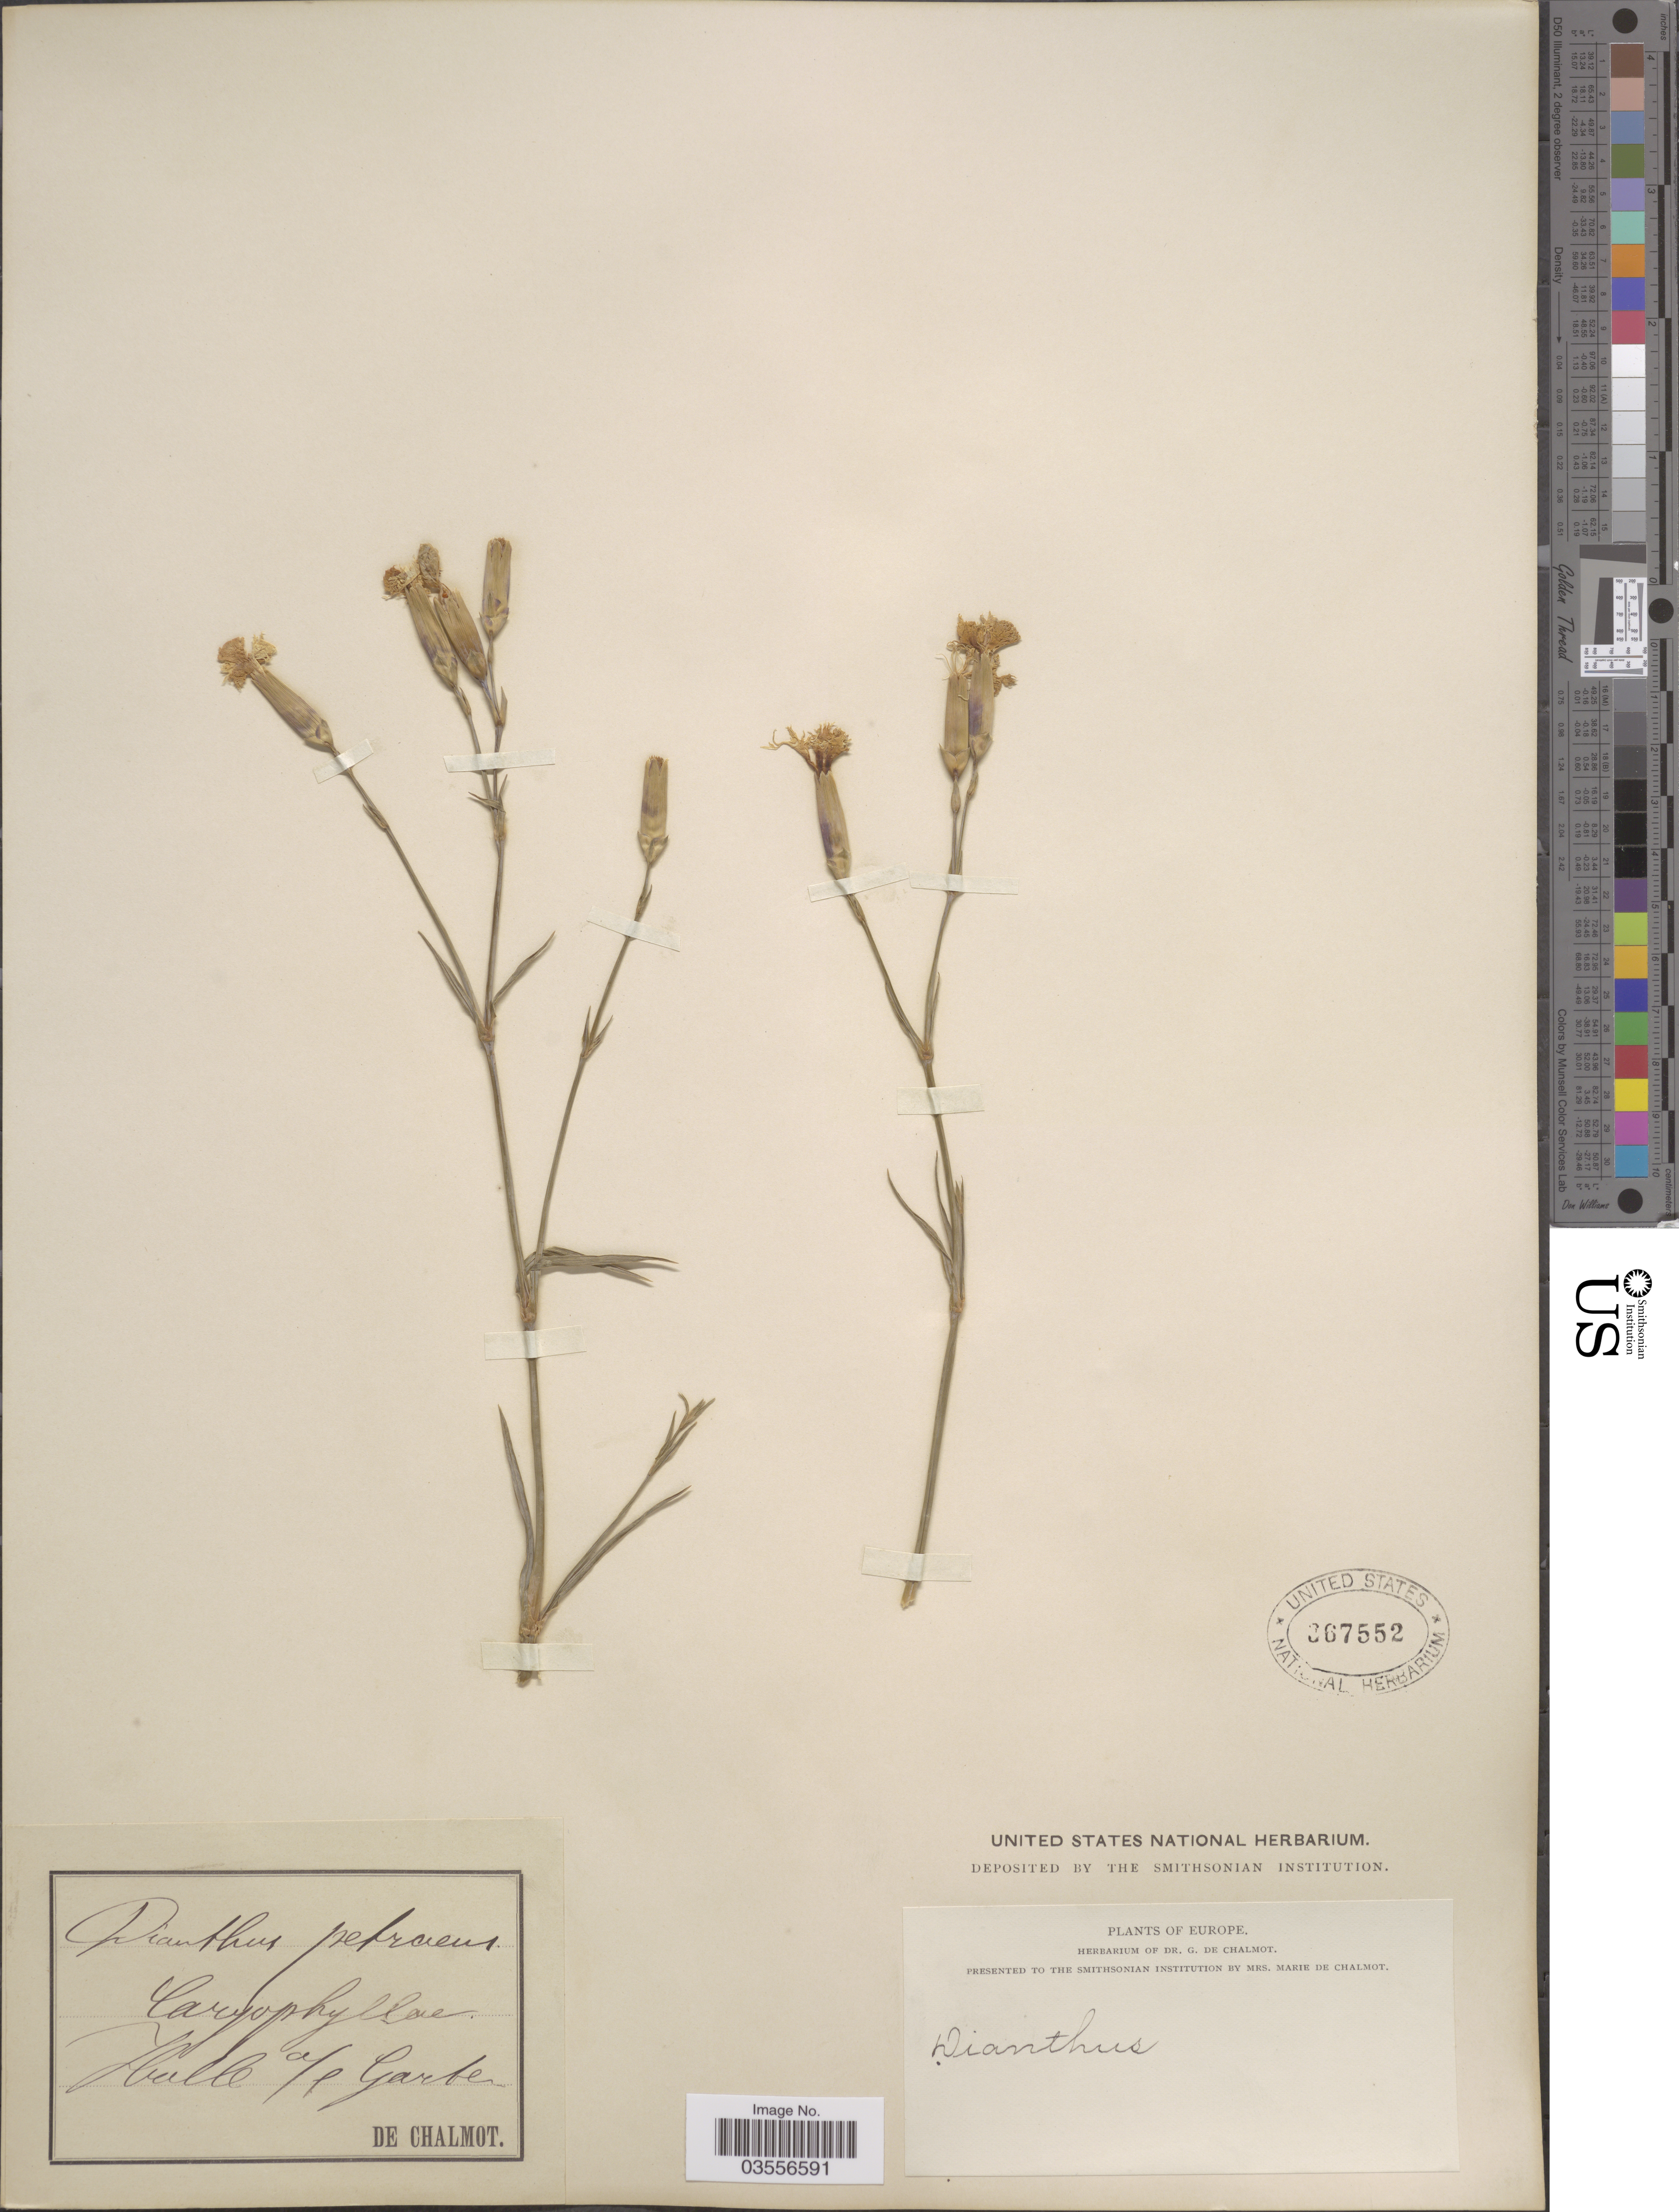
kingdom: Plantae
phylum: Tracheophyta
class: Magnoliopsida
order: Caryophyllales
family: Caryophyllaceae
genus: Dianthus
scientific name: Dianthus petraeus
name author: Waldst. & Kit.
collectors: M. Chalmot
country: Germany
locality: Europe. Halle a/l [interpreted] Garten.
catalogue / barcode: US 367552